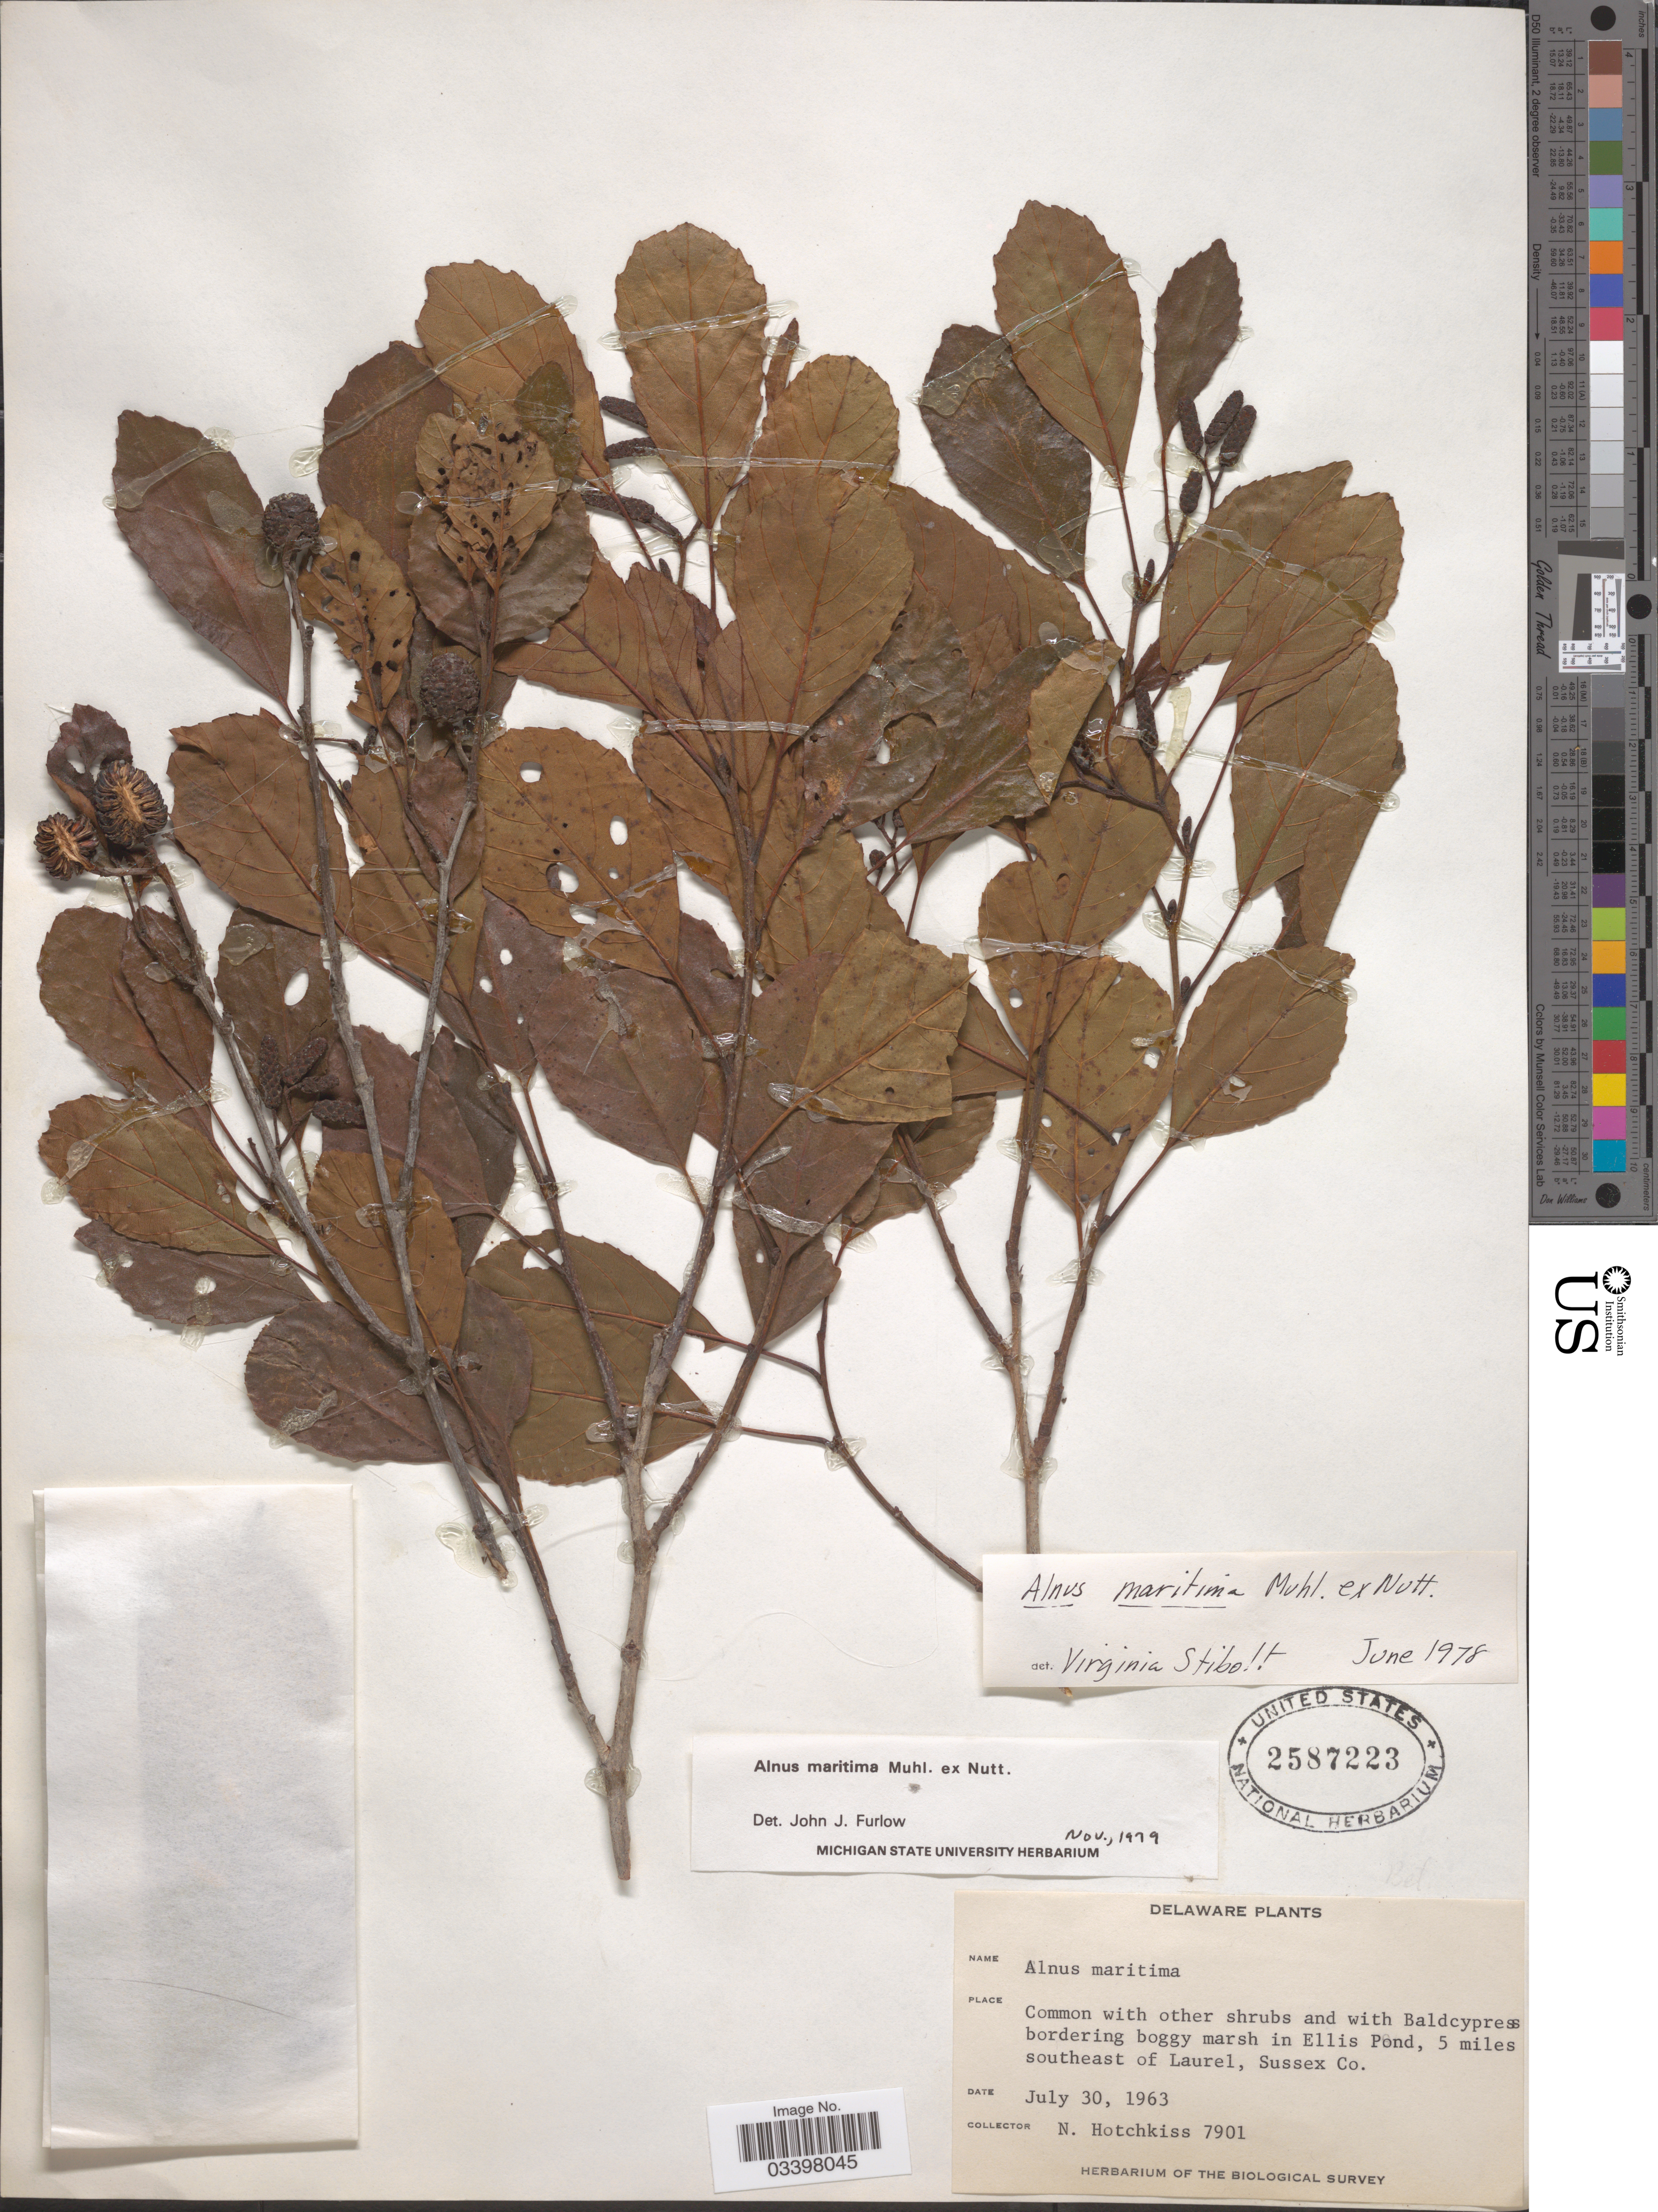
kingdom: Plantae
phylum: Tracheophyta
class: Magnoliopsida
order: Fagales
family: Betulaceae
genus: Alnus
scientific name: Alnus maritima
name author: (Marshall) Muhl. ex Nutt.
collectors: N. Hotchkiss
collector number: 7901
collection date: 1963-07-30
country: United States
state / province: Delaware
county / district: Sussex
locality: Bordering boggy marsh in Ellis Pond, 5 miles southeast of Laurel, Sussex Co.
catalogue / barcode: US 2587223